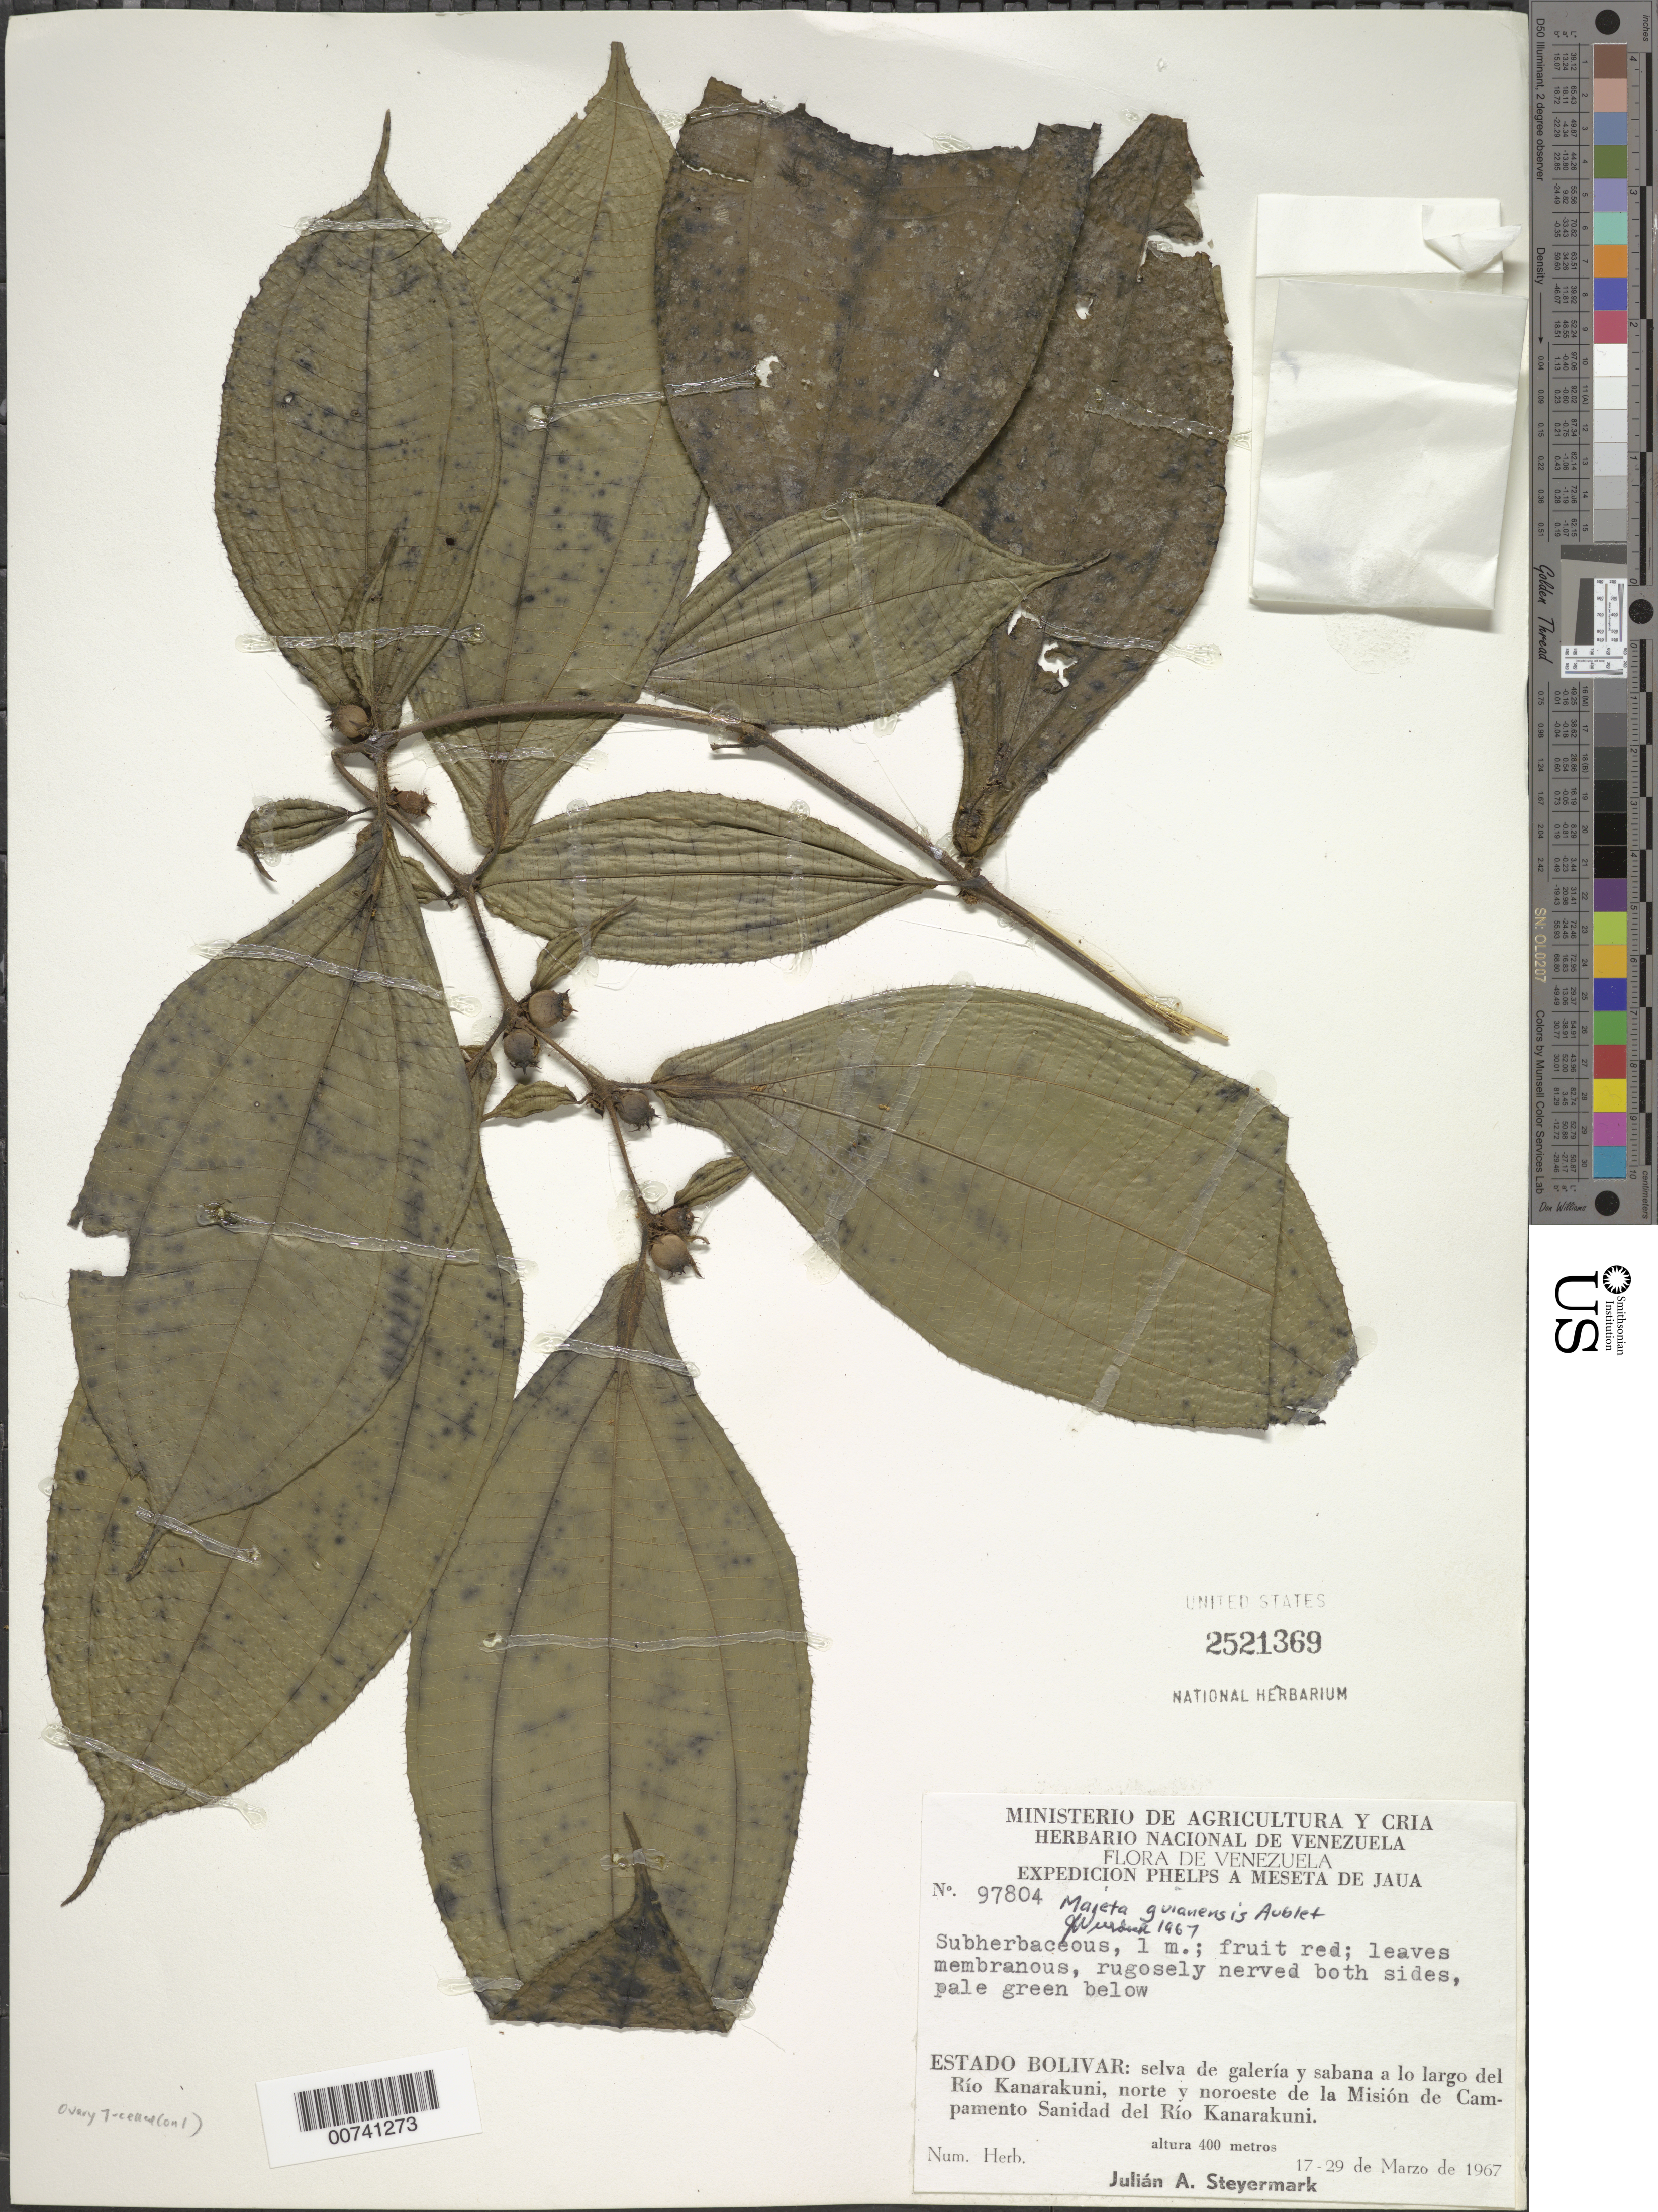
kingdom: Plantae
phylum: Tracheophyta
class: Magnoliopsida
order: Myrtales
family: Melastomataceae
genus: Maieta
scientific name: Maieta guianensis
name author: Aubl.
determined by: Wurdack, John J., (US), US (UNITED STATES)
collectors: J. Steyermark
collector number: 97804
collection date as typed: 17-Mar-67 to 29-Mar-67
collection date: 1967-03-17/1967-03-29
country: Venezuela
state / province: Bolívar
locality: Río Kanarakuni, N and NW of Mision de Campamento Sanidad del Río Kanarakuni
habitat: Gallery forest and savanna along river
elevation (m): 400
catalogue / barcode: US 2521369